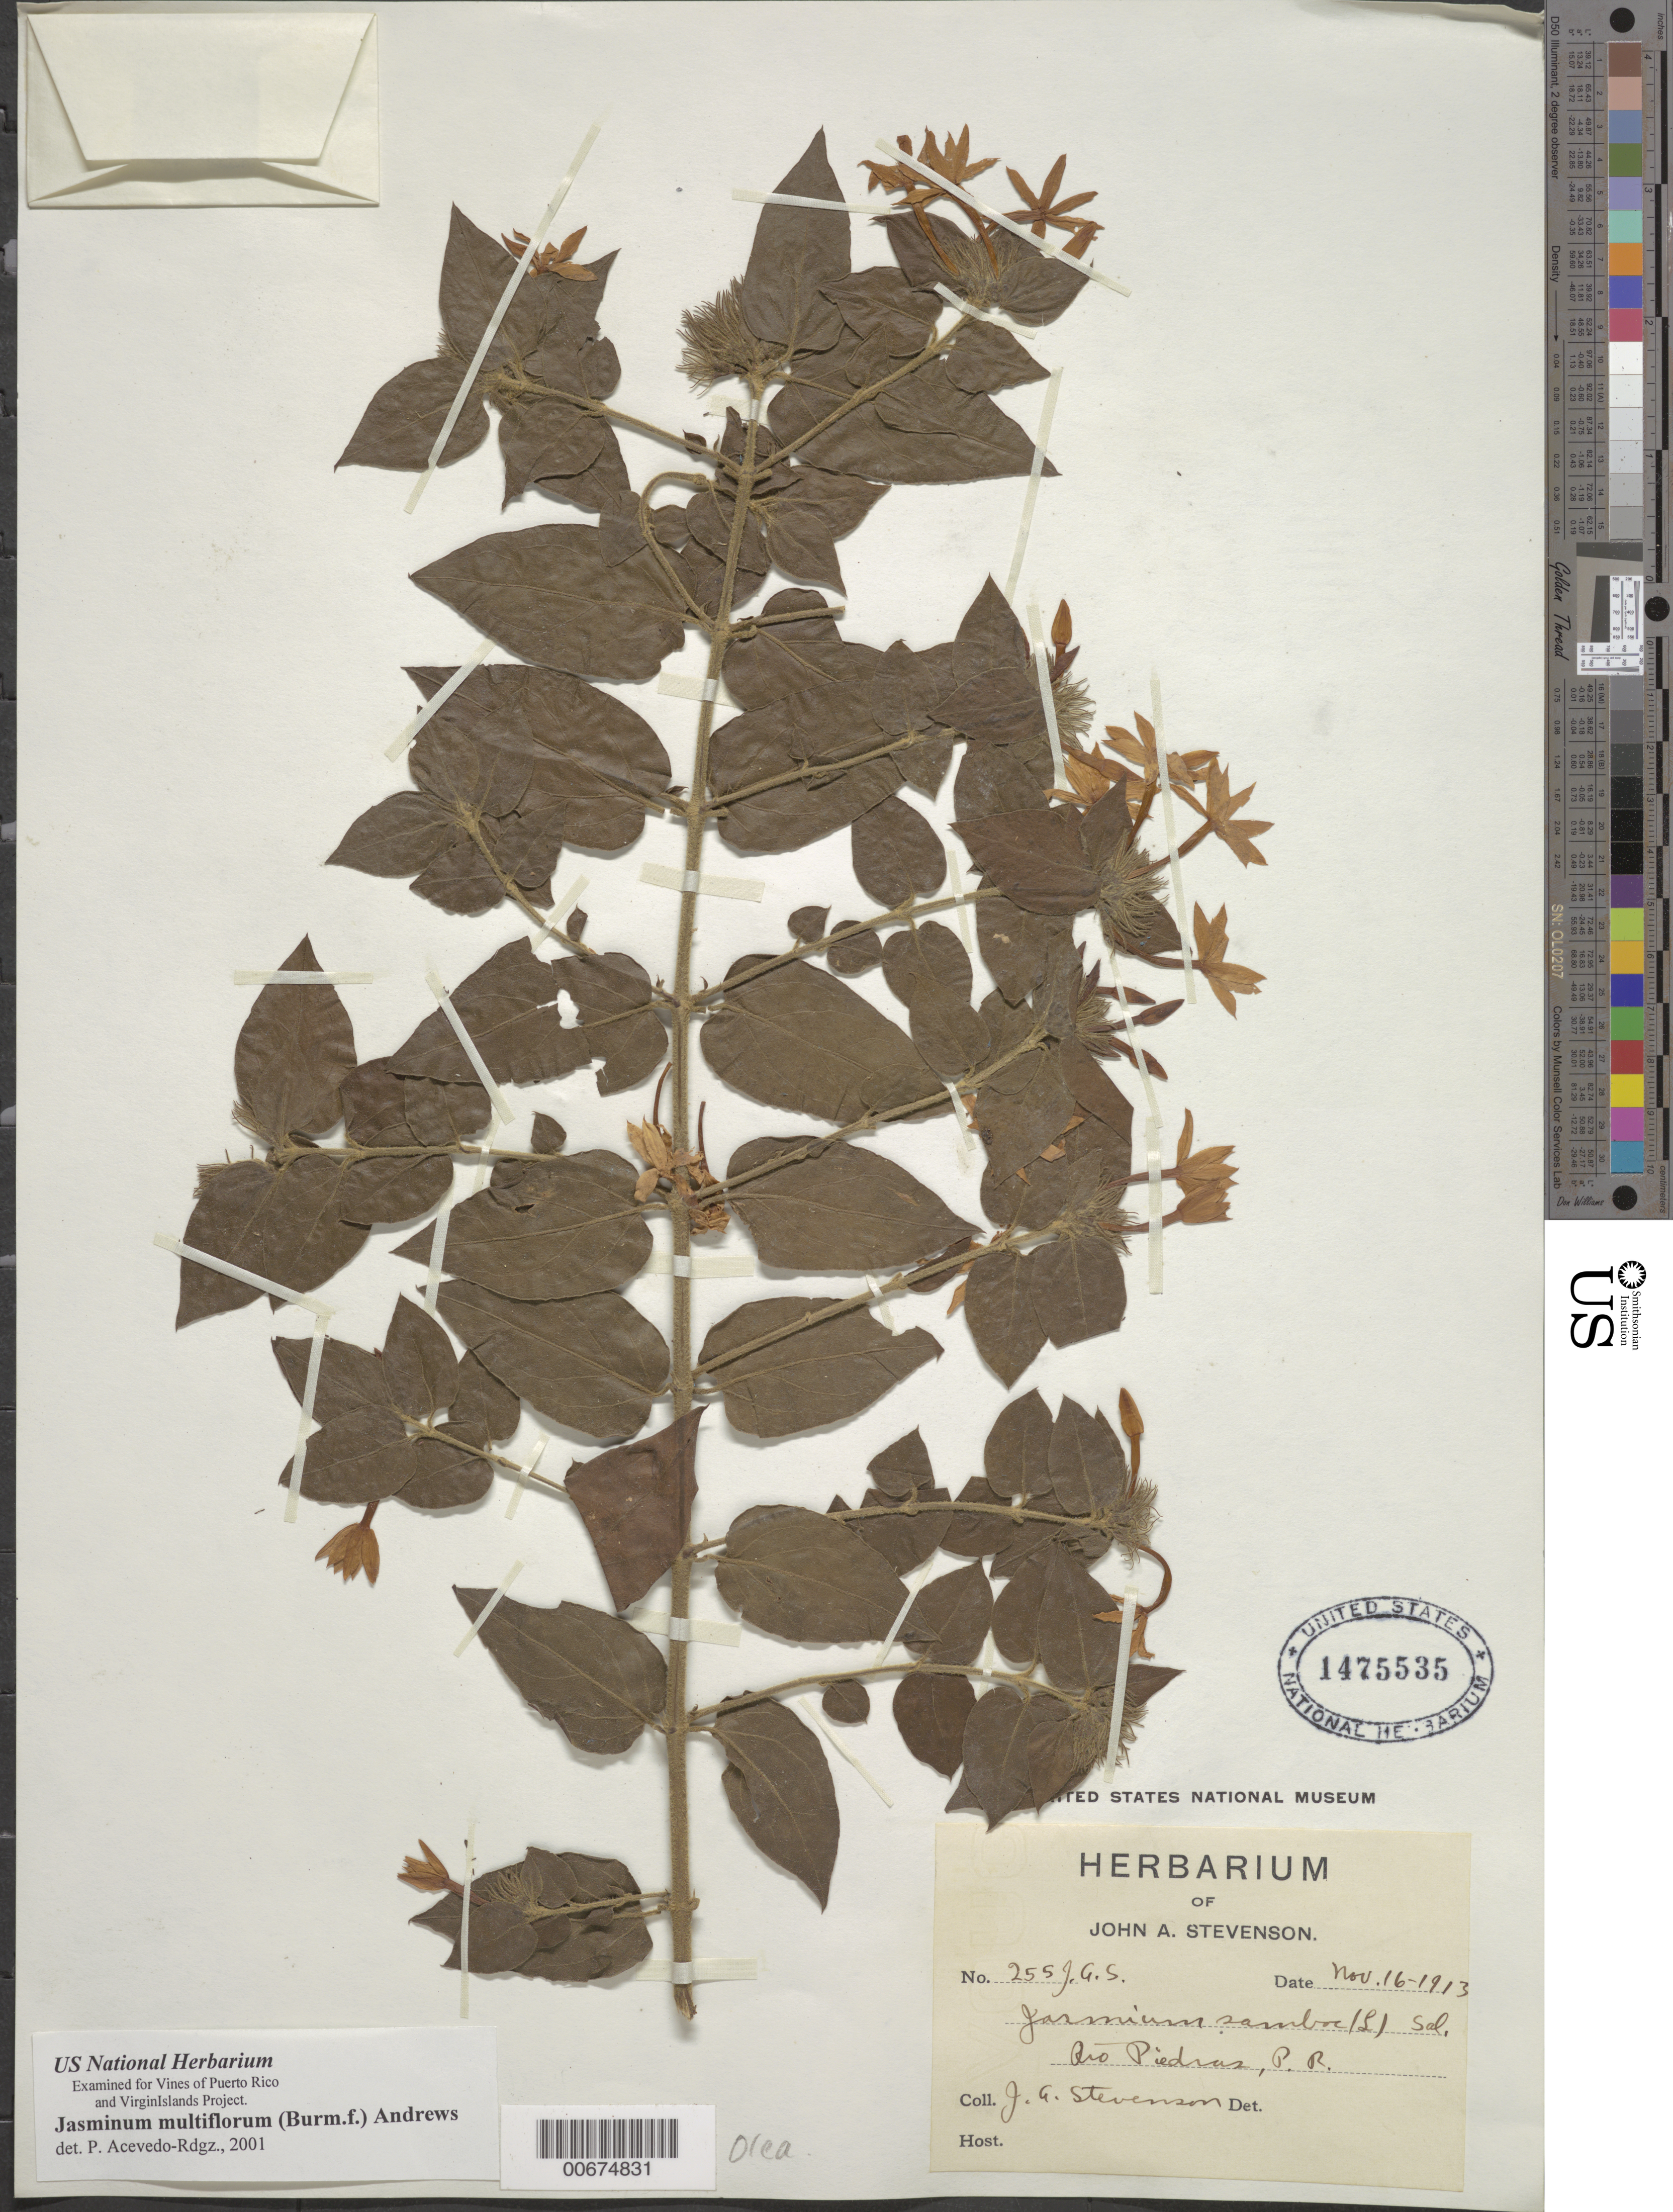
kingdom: Plantae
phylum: Tracheophyta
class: Magnoliopsida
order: Lamiales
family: Oleaceae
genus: Jasminum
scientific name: Jasminum sambac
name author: (L.) Aiton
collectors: J. Stevenson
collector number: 255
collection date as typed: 16 Nov 1913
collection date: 1913-11-16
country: Puerto Rico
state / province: San Juan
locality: Rio Piedras.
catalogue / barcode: US 1475535